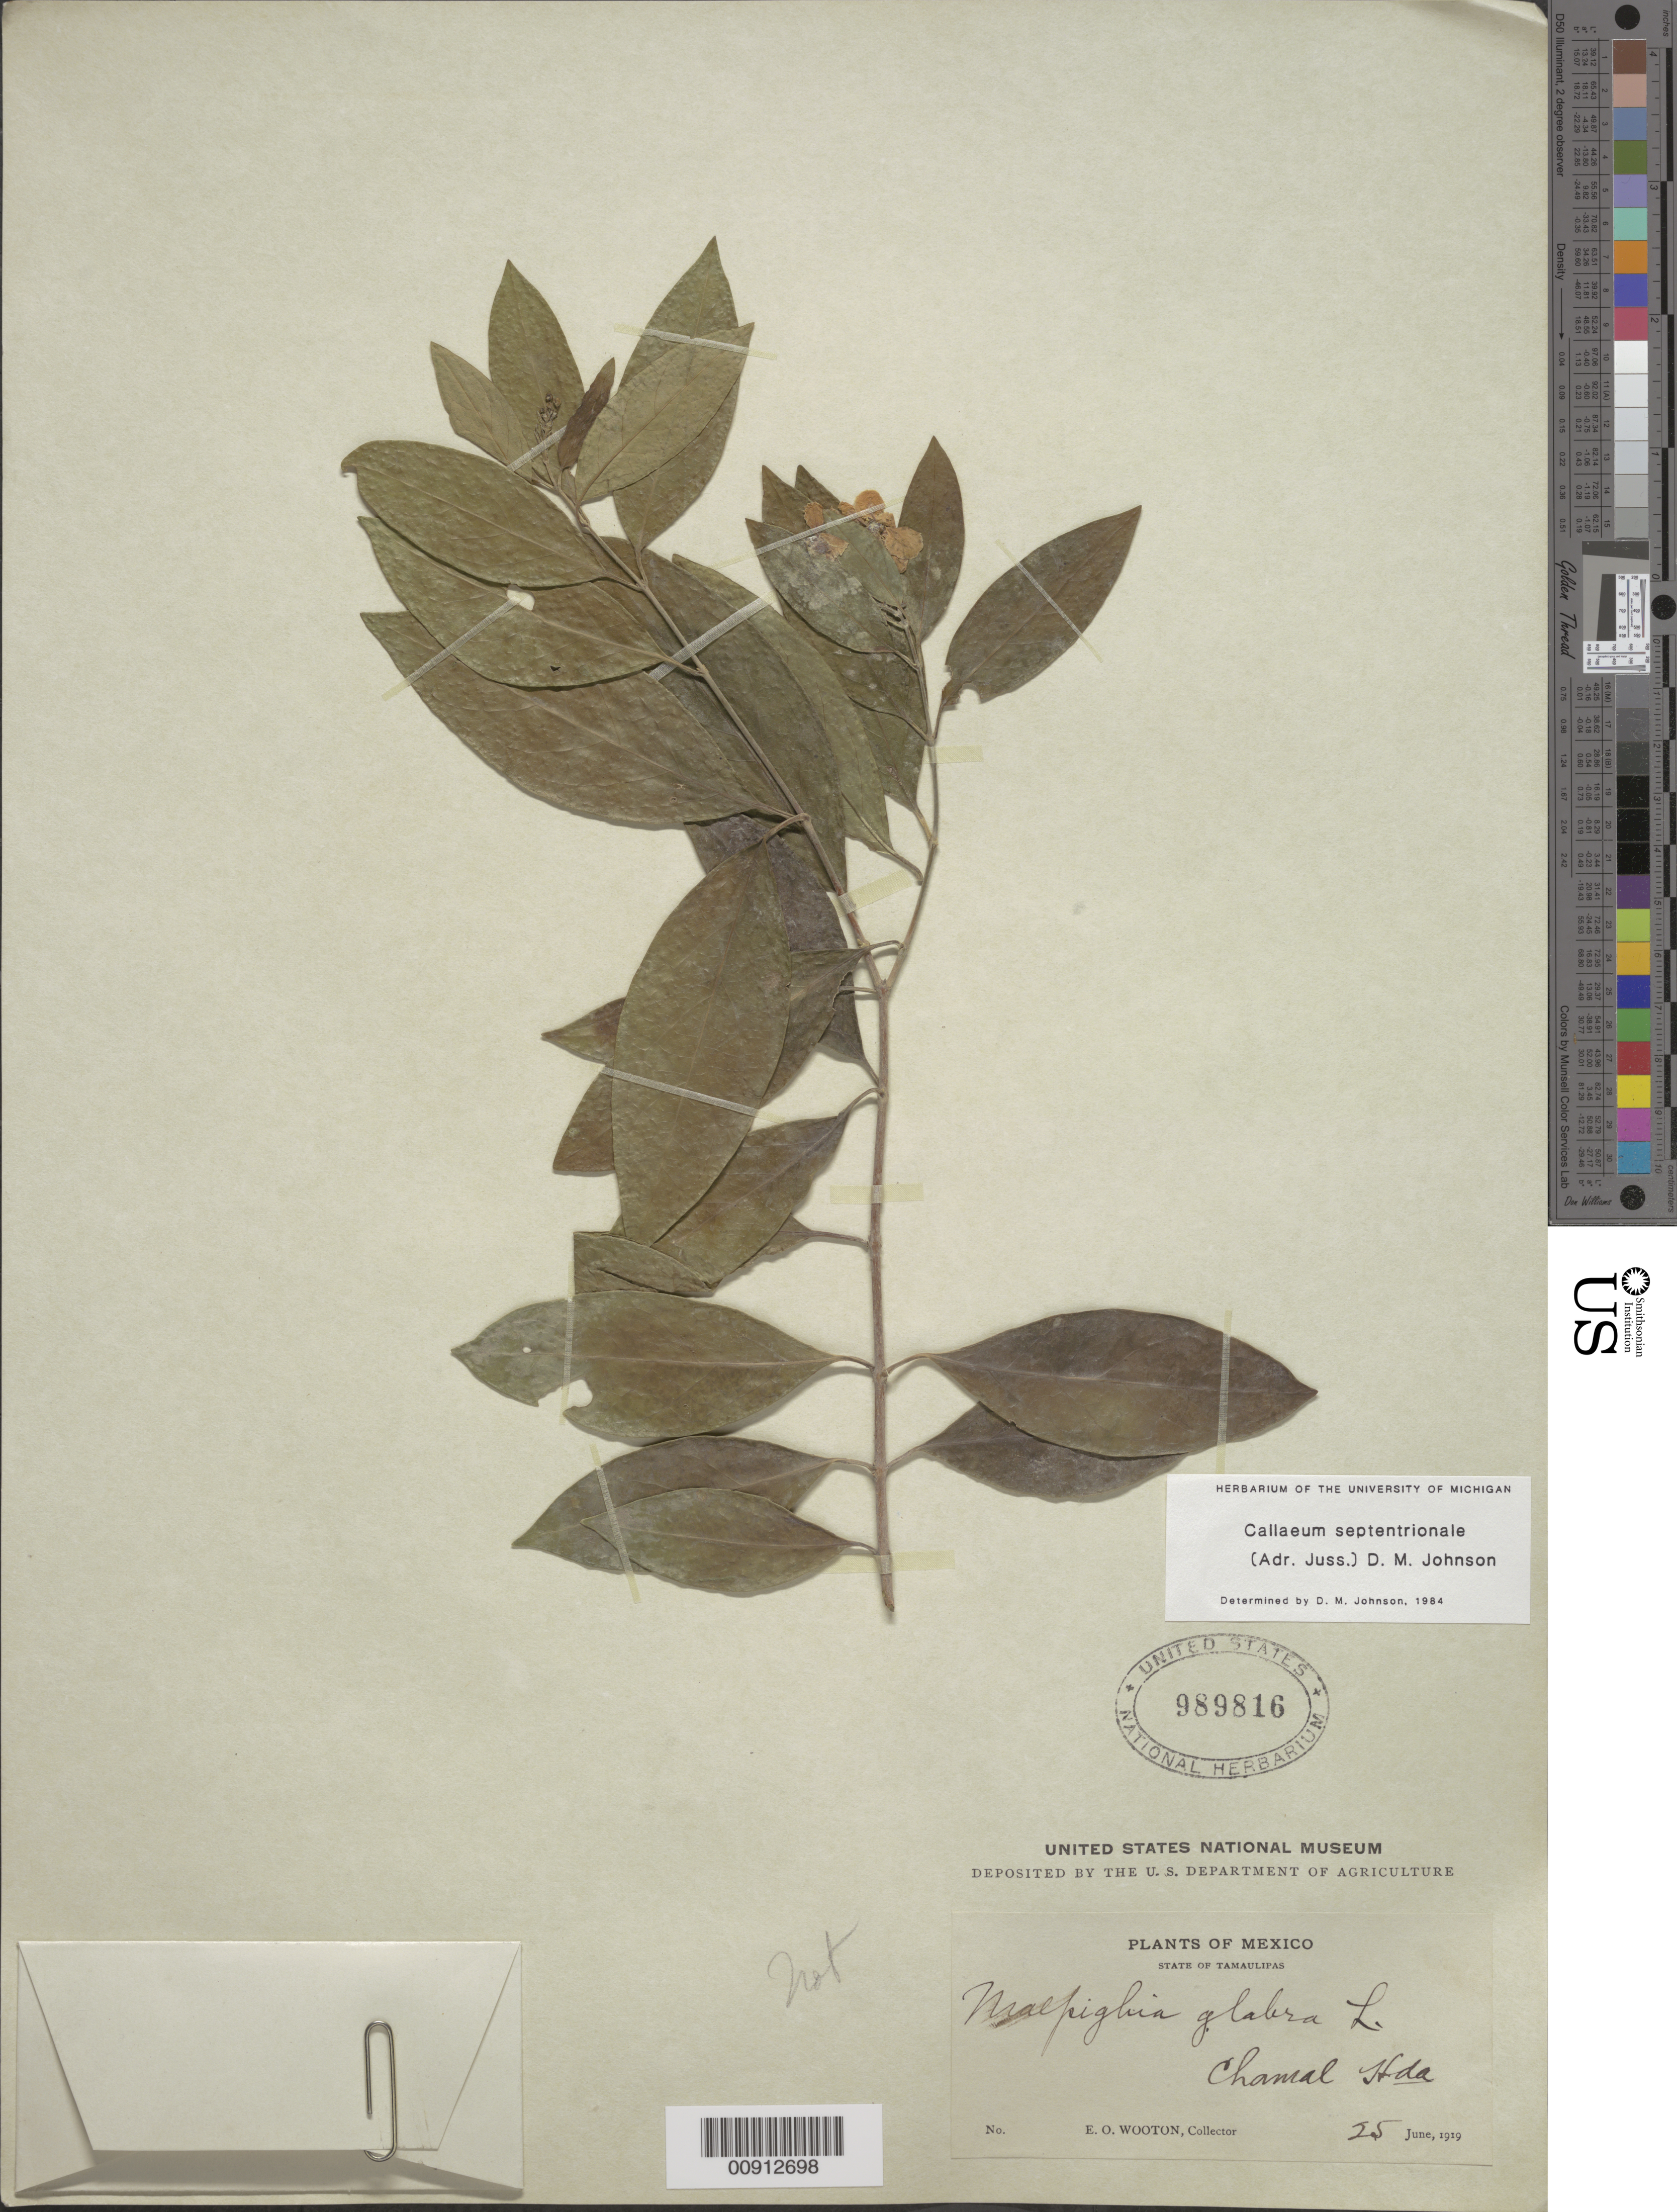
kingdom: Plantae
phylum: Tracheophyta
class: Magnoliopsida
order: Malpighiales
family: Malpighiaceae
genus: Callaeum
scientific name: Callaeum septentrionale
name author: (A. Juss.) D.M. Johnson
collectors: E. O. Wooton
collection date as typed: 25 Jun 1919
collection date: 1919-06-25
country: Mexico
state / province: Tamaulipas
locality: Chamal Hda., State of Tamaulipas.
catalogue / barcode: US 989816